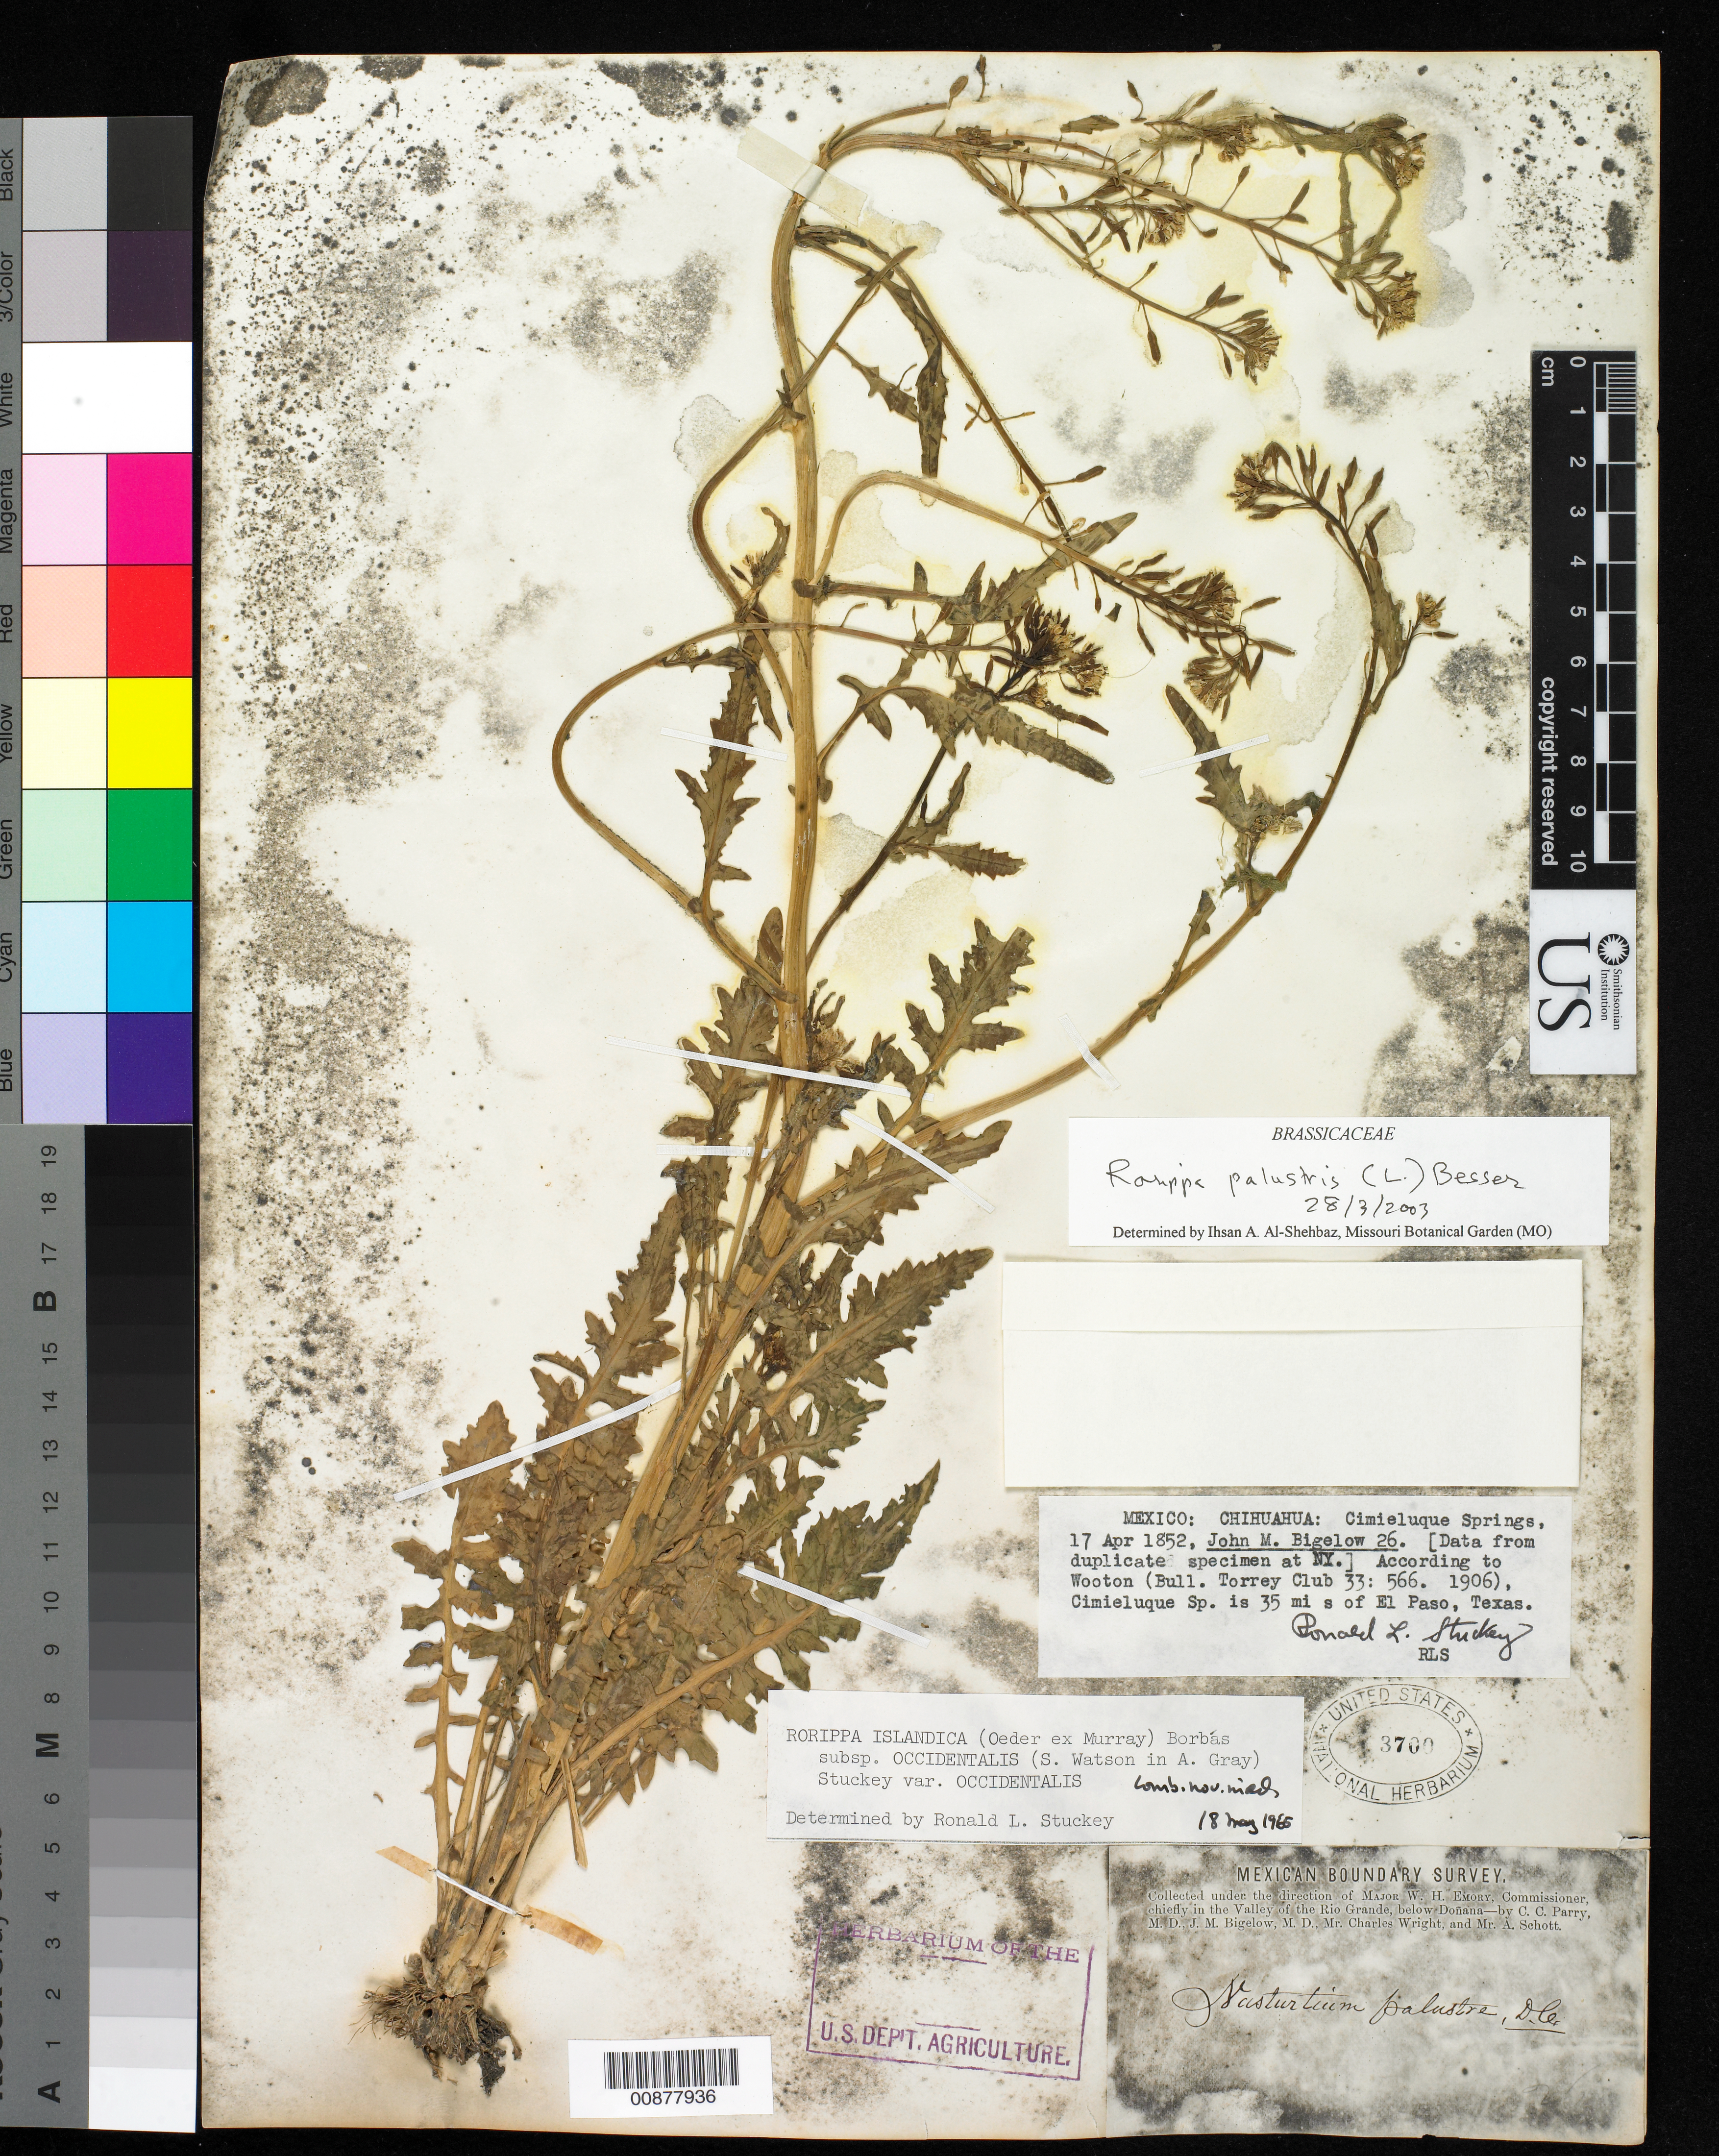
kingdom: Plantae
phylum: Tracheophyta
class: Magnoliopsida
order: Brassicales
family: Brassicaceae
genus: Rorippa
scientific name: Rorippa palustris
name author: (L.) Besser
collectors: C. C. Parry, J. M. Bigelow, C. Wright & A. C. V. Schott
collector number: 26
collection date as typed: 17 Apr 1852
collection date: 1852-04-17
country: Mexico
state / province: Chihuahua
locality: Cimieluque Springs, 35 mi. S of El Paso, Texas.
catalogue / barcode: US 3700